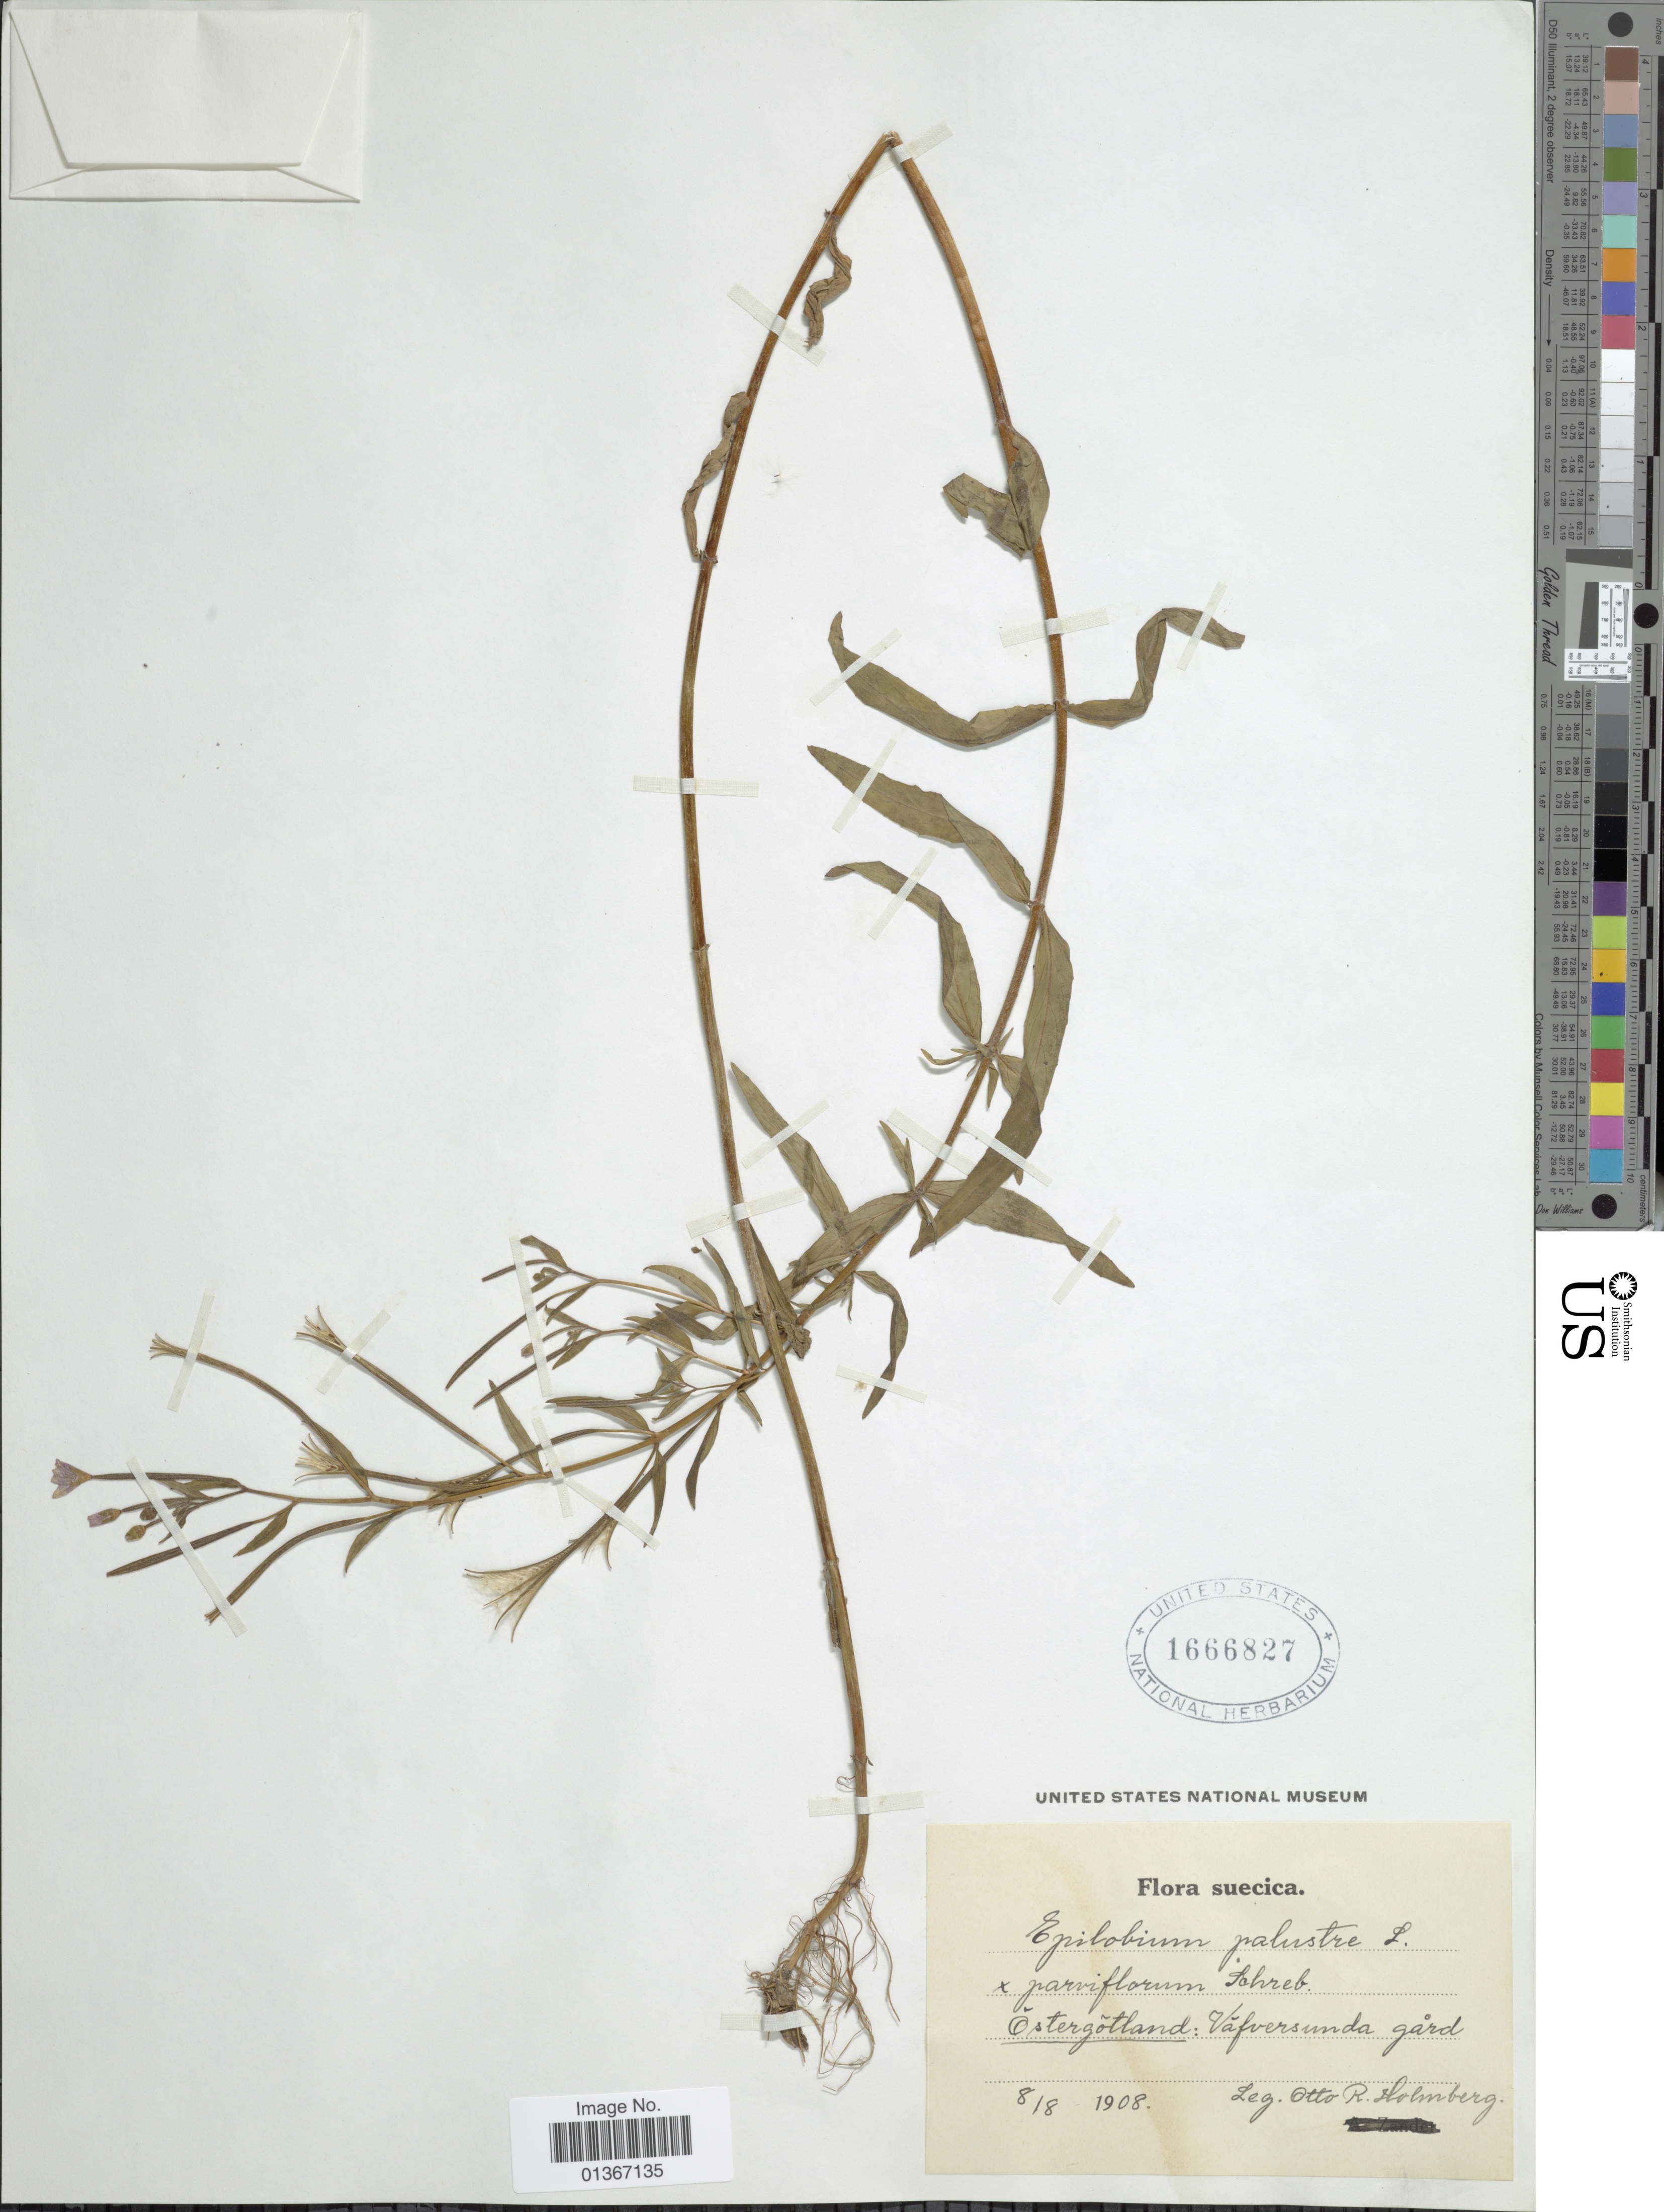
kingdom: Plantae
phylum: Tracheophyta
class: Magnoliopsida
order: Myrtales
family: Onagraceae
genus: Epilobium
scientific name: Epilobium palustre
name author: L.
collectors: O. Holmberg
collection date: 1908-08-08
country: Sweden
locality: Ostergotland: Vafversunda gård.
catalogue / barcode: US 1666827